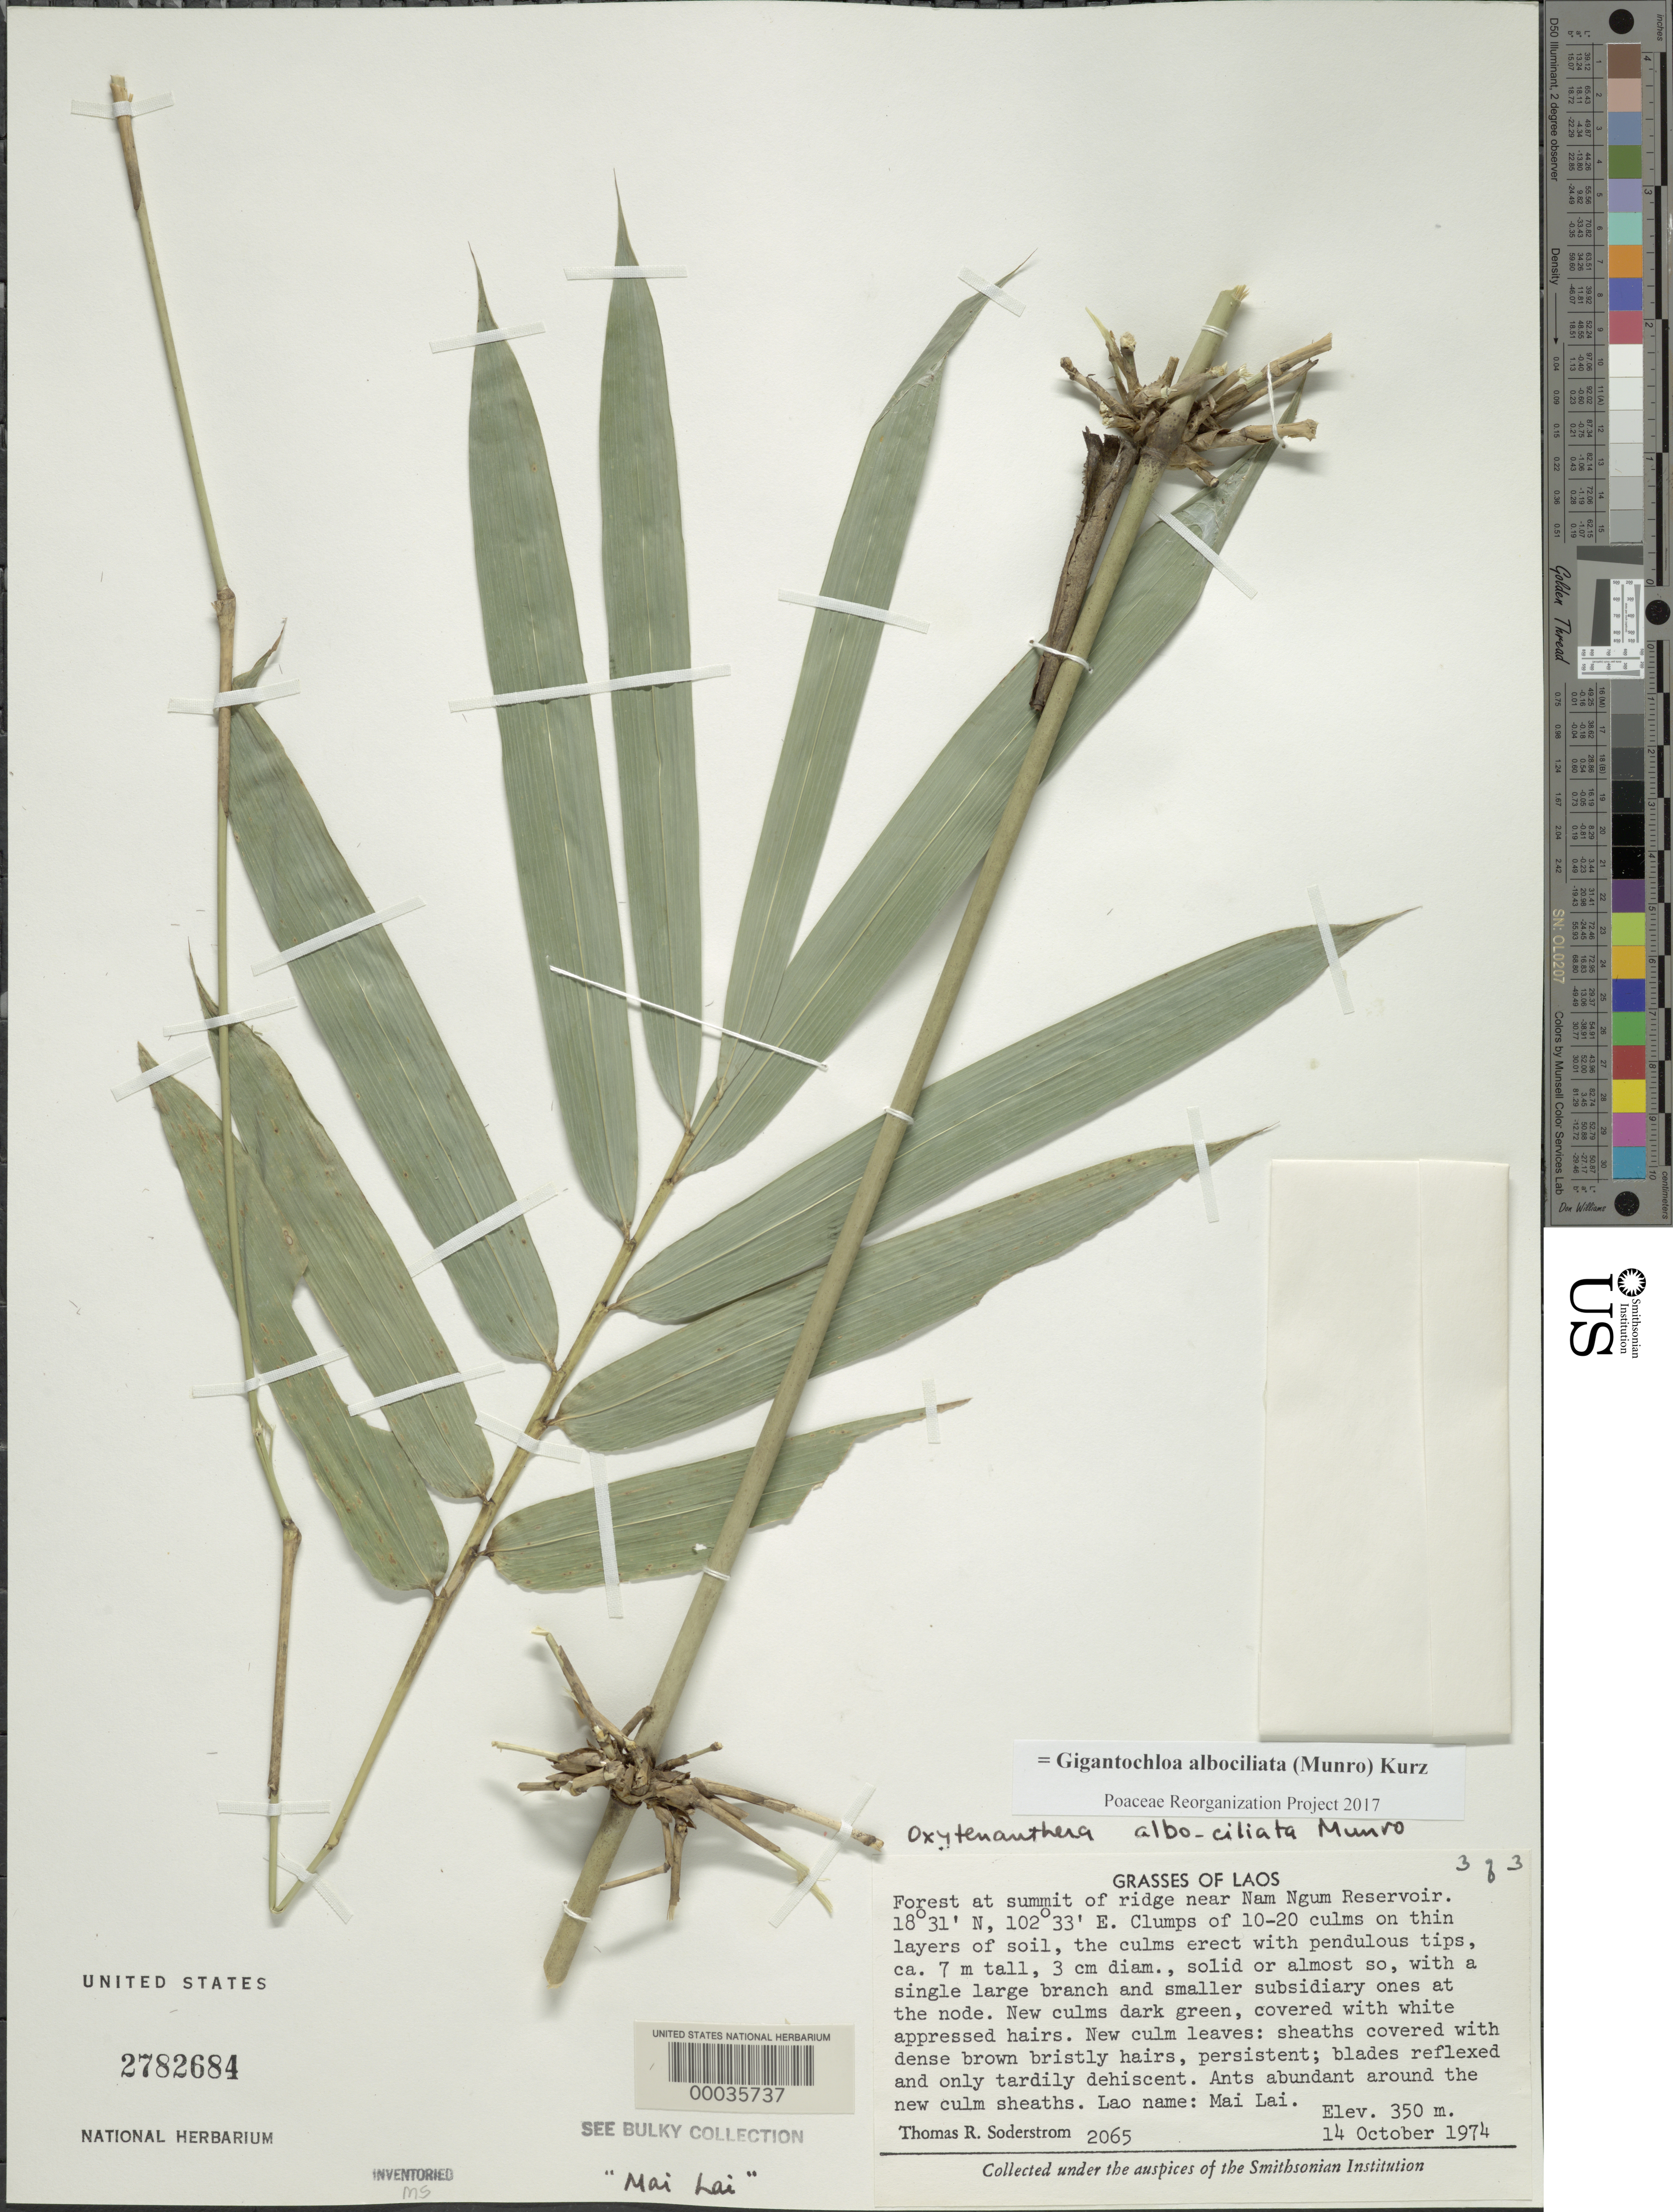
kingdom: Plantae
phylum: Tracheophyta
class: Liliopsida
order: Poales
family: Poaceae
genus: Gigantochloa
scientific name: Gigantochloa albociliata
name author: (Munro) Kurz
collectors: T. R. Soderstrom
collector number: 2065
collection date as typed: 14 Oct 1974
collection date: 1974-10-14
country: Laos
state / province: Viangchan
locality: Nam Ngum Reservoir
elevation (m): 350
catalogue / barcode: US 2782684